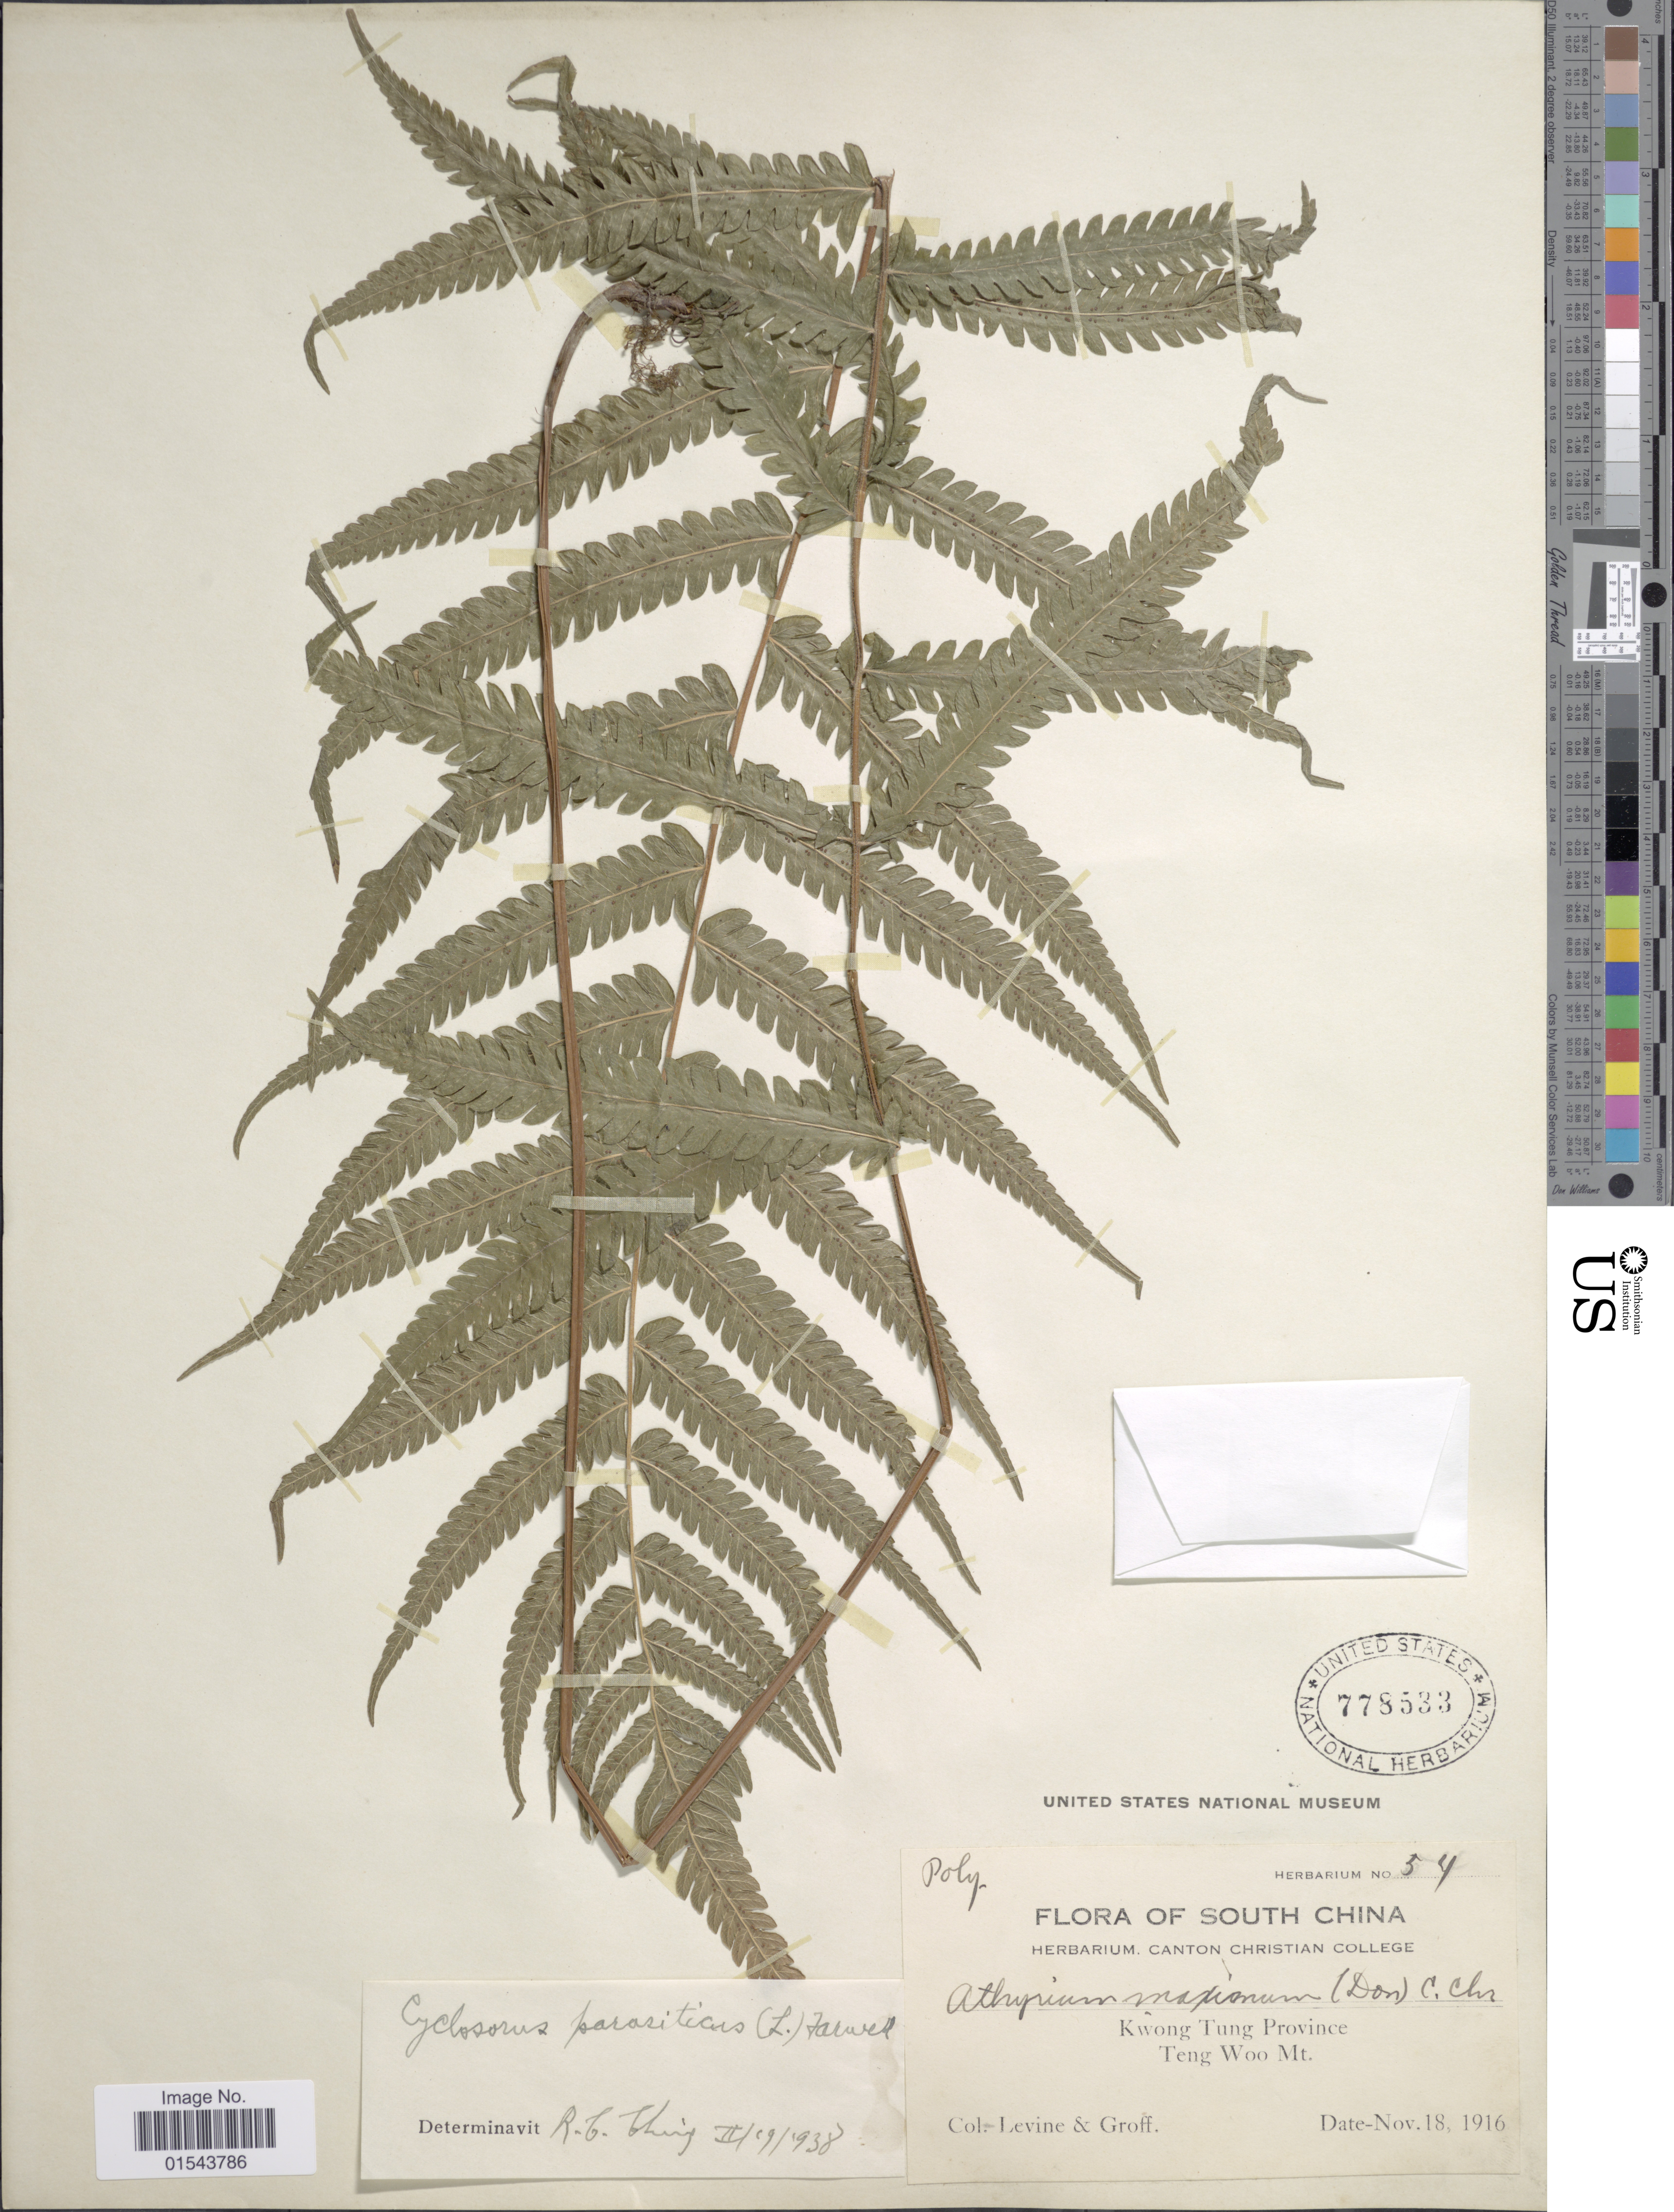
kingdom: Plantae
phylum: Tracheophyta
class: Polypodiopsida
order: Polypodiales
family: Thelypteridaceae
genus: Christella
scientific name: Christella parasitica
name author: (L.) H. Lév.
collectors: -. Levine & -- Groff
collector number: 54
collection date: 1916-11-18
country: China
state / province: Guangdong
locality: South China. Kwong Tung Province. Teng Woo Mt.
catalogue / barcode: US 778533